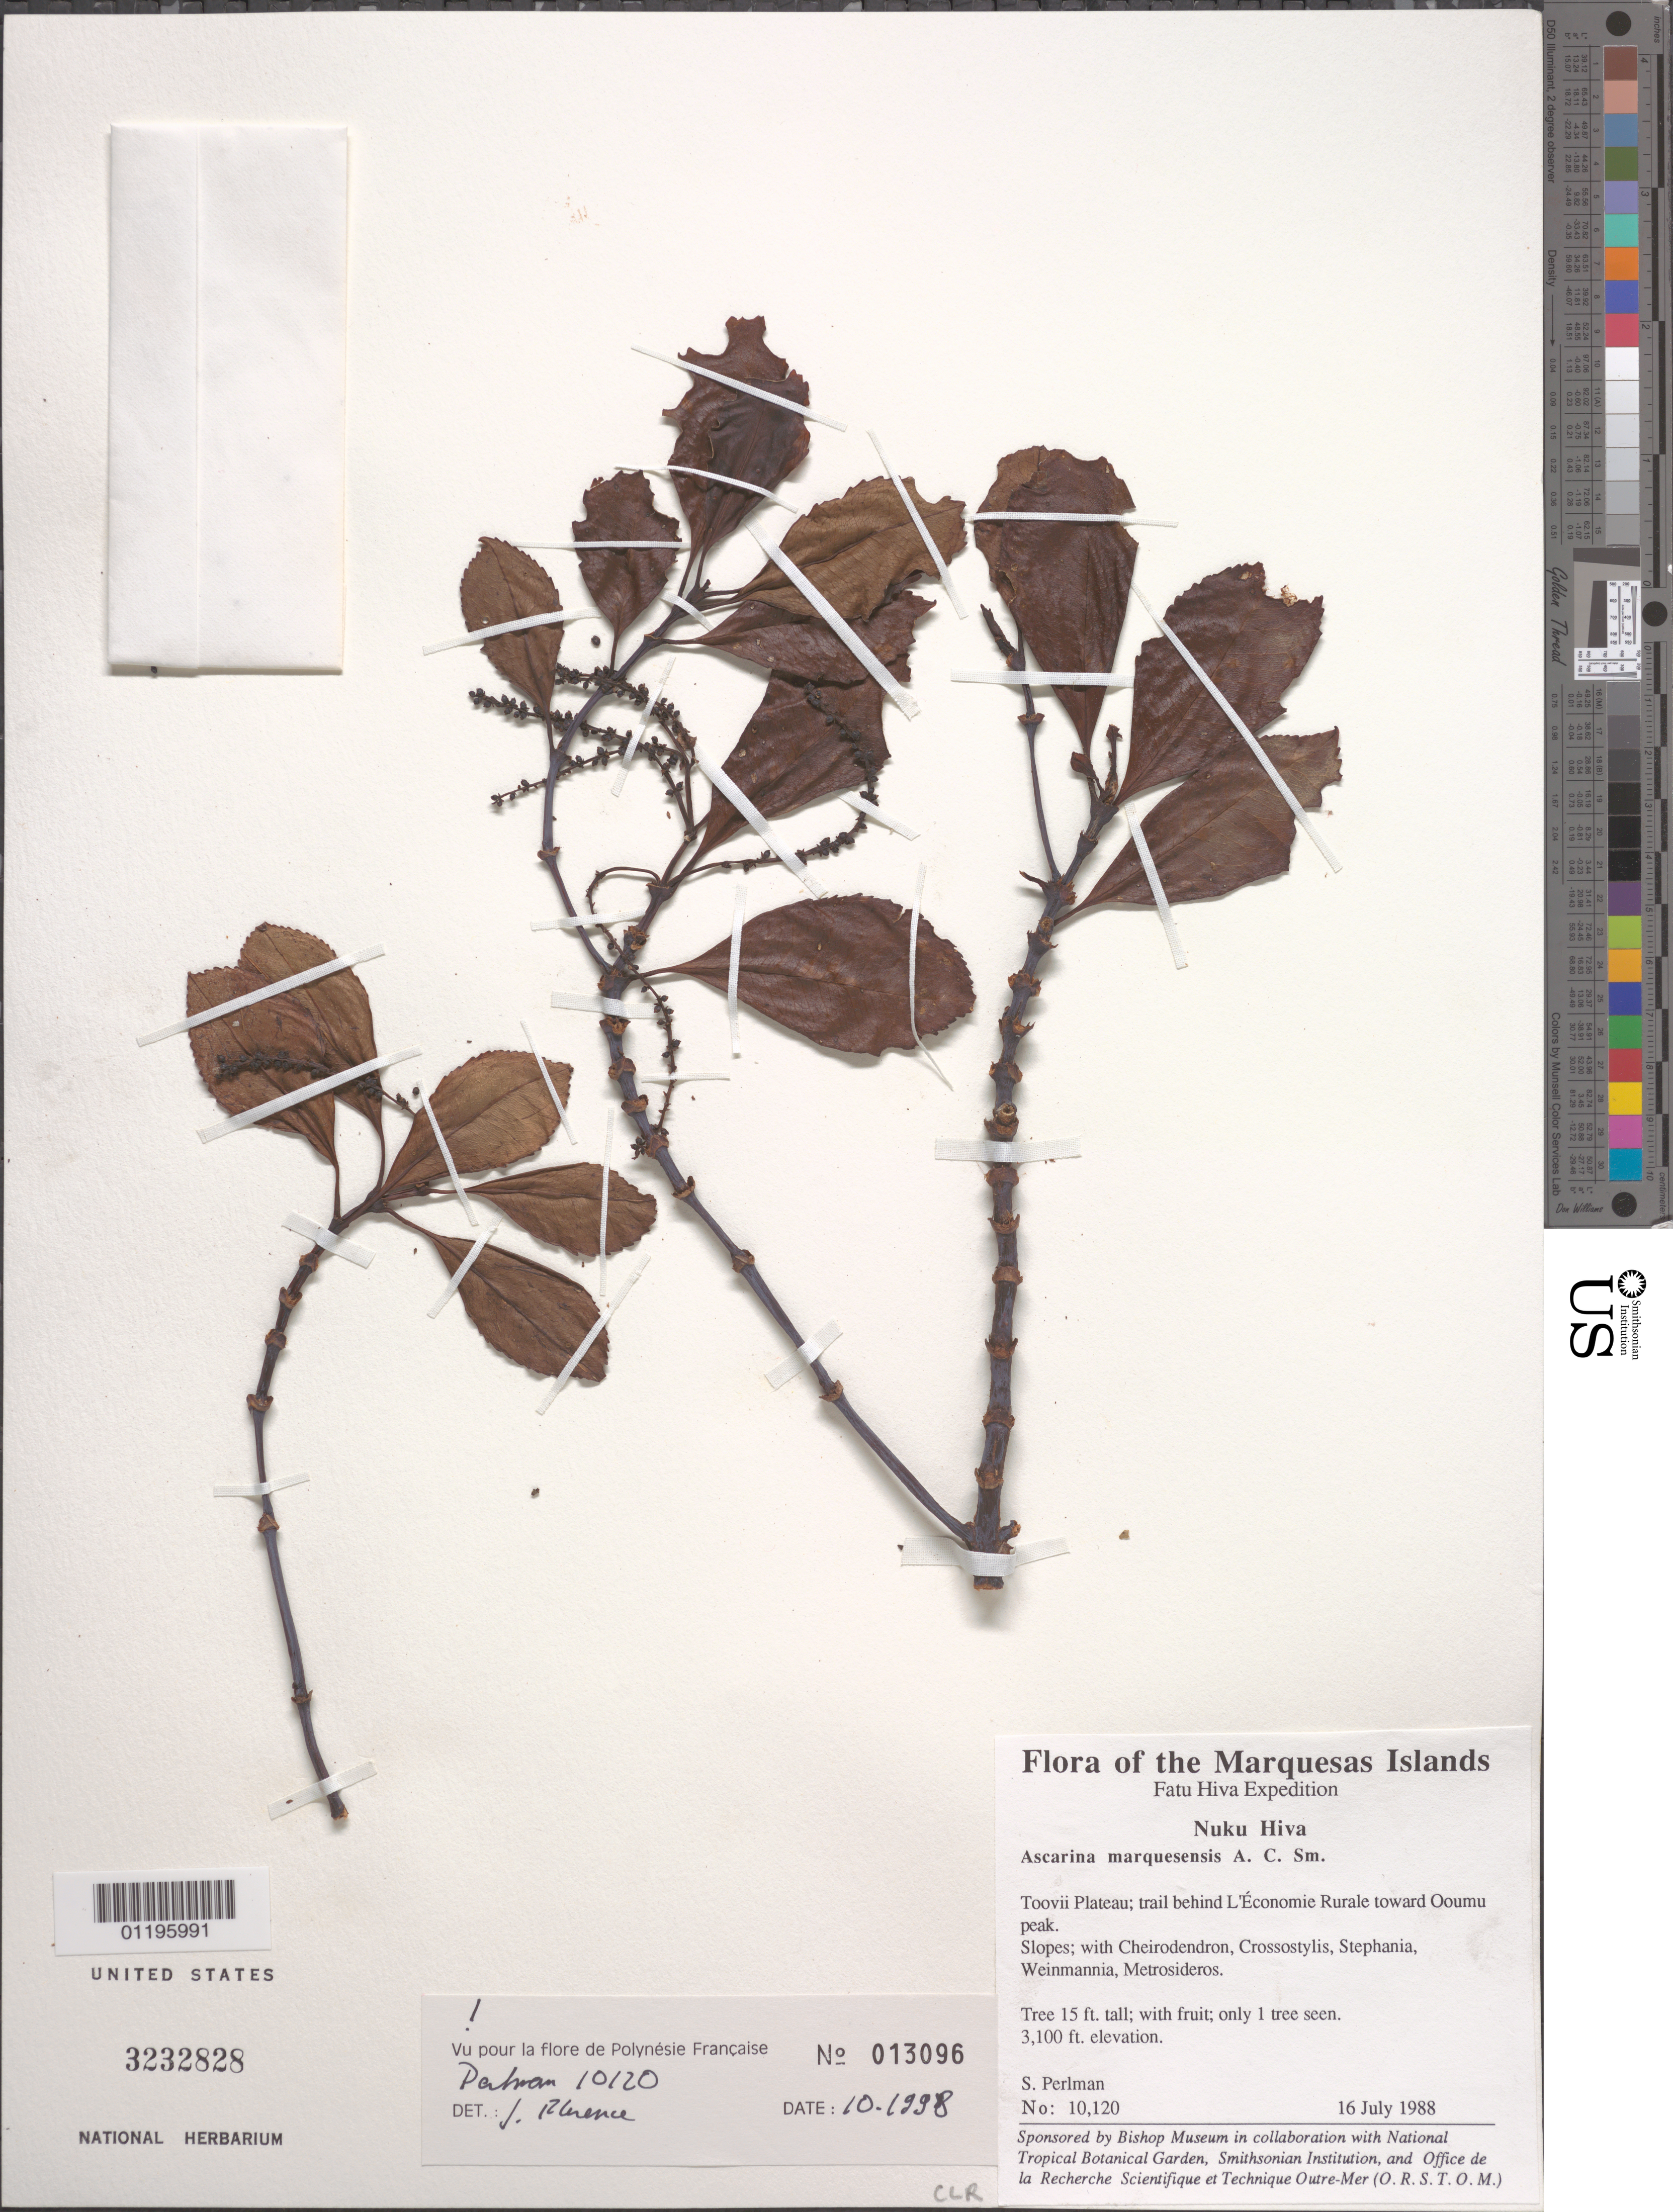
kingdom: Plantae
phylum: Tracheophyta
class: Magnoliopsida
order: Chloranthales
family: Chloranthaceae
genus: Ascarina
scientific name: Ascarina marquesensis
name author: A.C. Sm.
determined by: Florence, J.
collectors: S. P. Perlman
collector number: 10120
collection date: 1988-07-16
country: French Polynesia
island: Nuku Hiva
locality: Toovii Plateau, trail behind l'Economie Rurale, toward Ooumu peak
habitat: Slopes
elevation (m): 945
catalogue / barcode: US 3232828